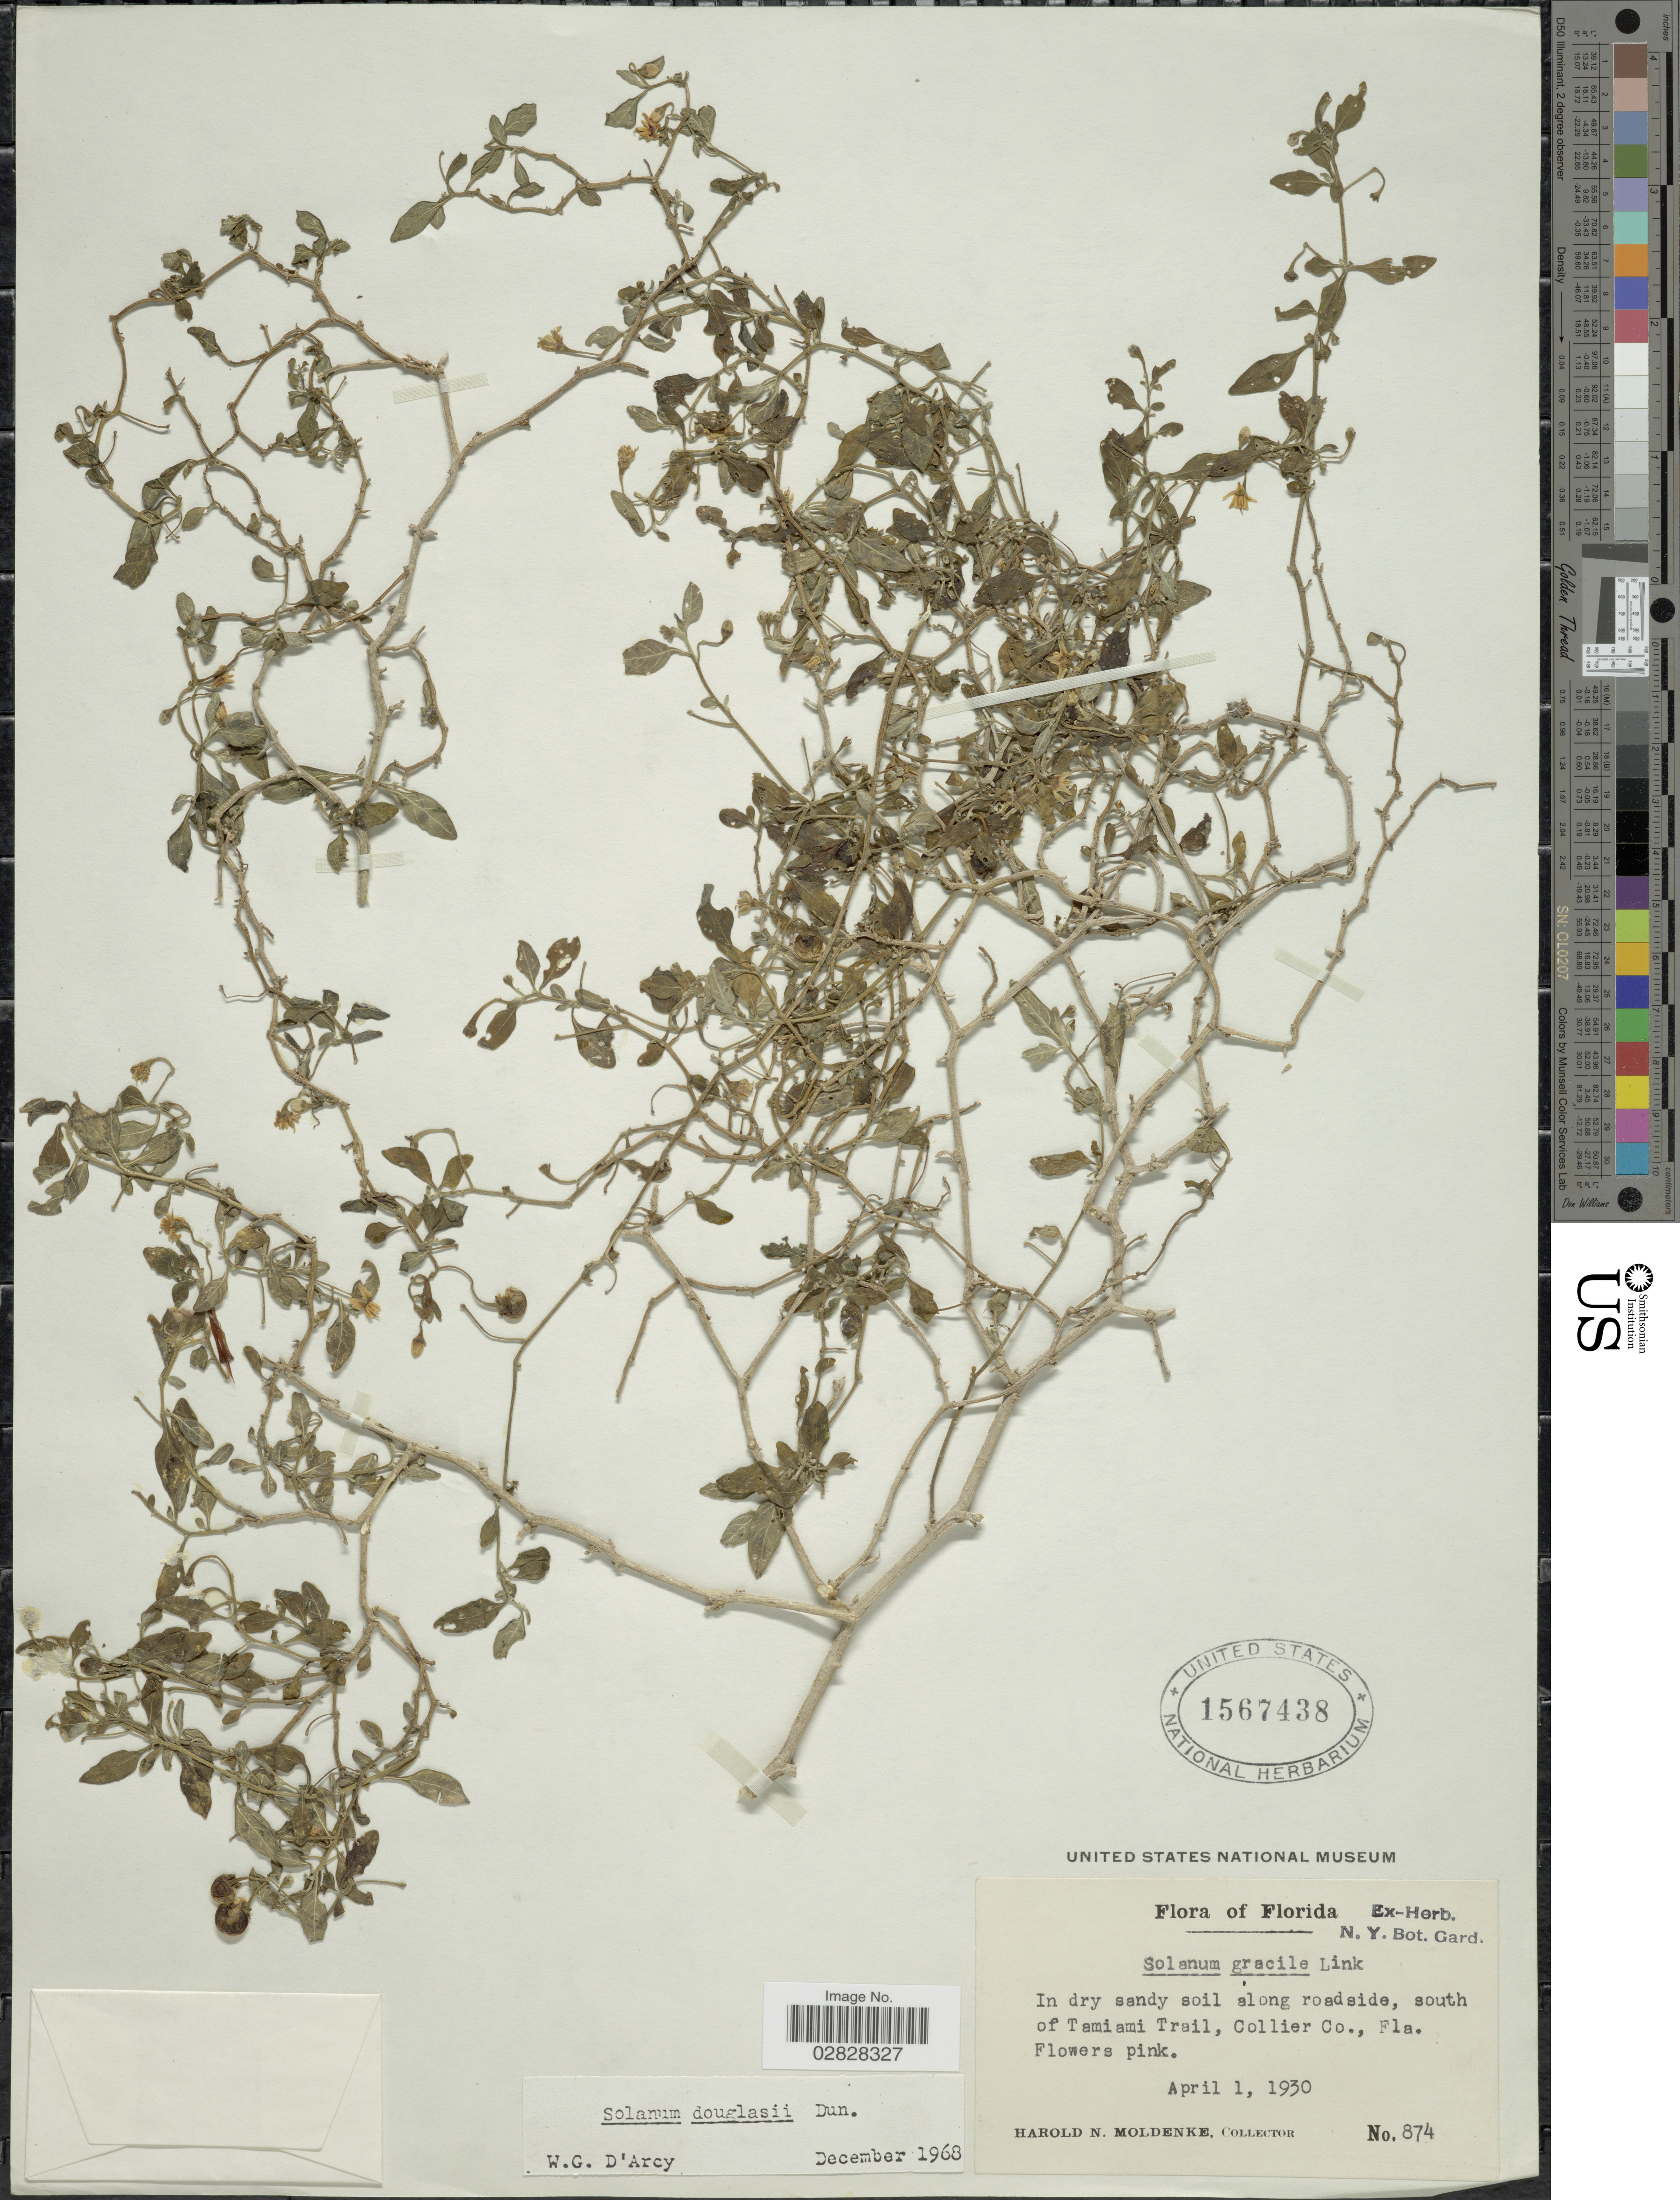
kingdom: Plantae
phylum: Tracheophyta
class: Magnoliopsida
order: Solanales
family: Solanaceae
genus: Solanum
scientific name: Solanum douglasii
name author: Dunal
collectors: H. N. Moldenke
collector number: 874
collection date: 1930-04-01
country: United States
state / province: Florida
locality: In dry sandy soil along roadside, south of Tamiami Trail, Collier Co.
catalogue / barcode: US 1567438